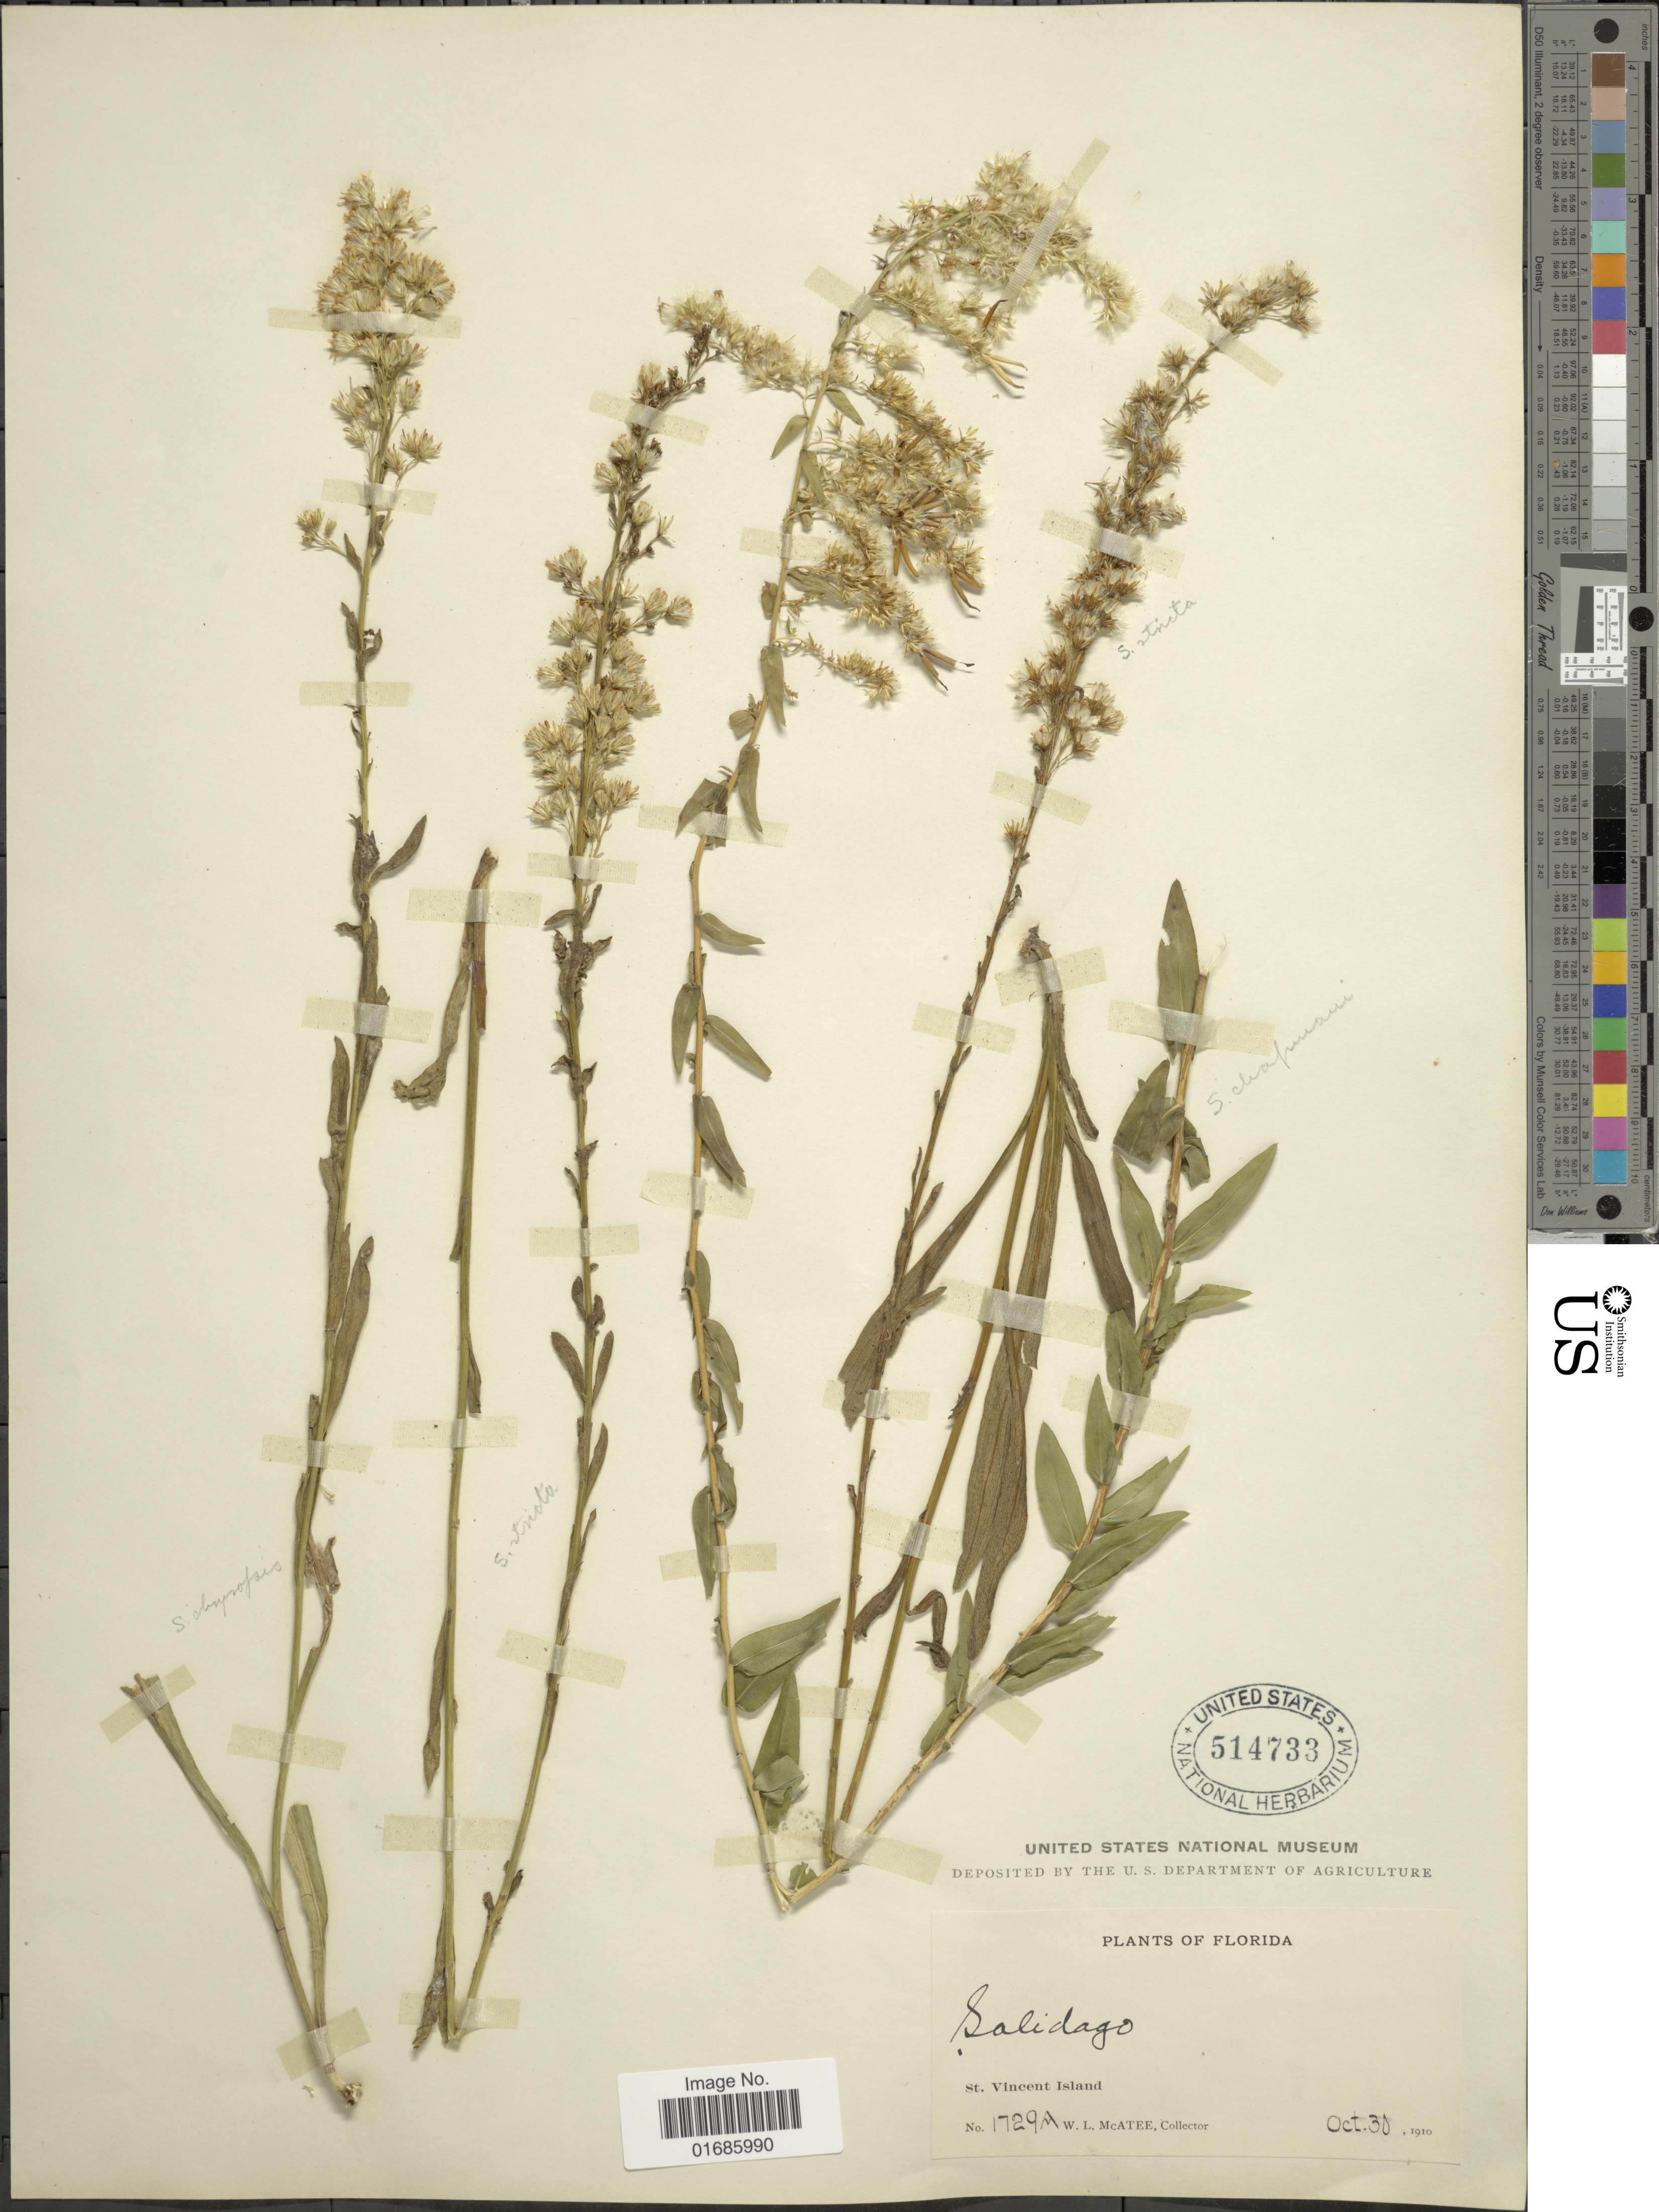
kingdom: Plantae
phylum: Tracheophyta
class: Magnoliopsida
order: Asterales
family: Asteraceae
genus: Solidago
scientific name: Solidago chapmanii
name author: Torr. & A. Gray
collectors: W. McAtee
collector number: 1729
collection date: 1910-10-30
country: United States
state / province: Florida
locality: St. Vincent Island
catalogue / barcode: US 514733